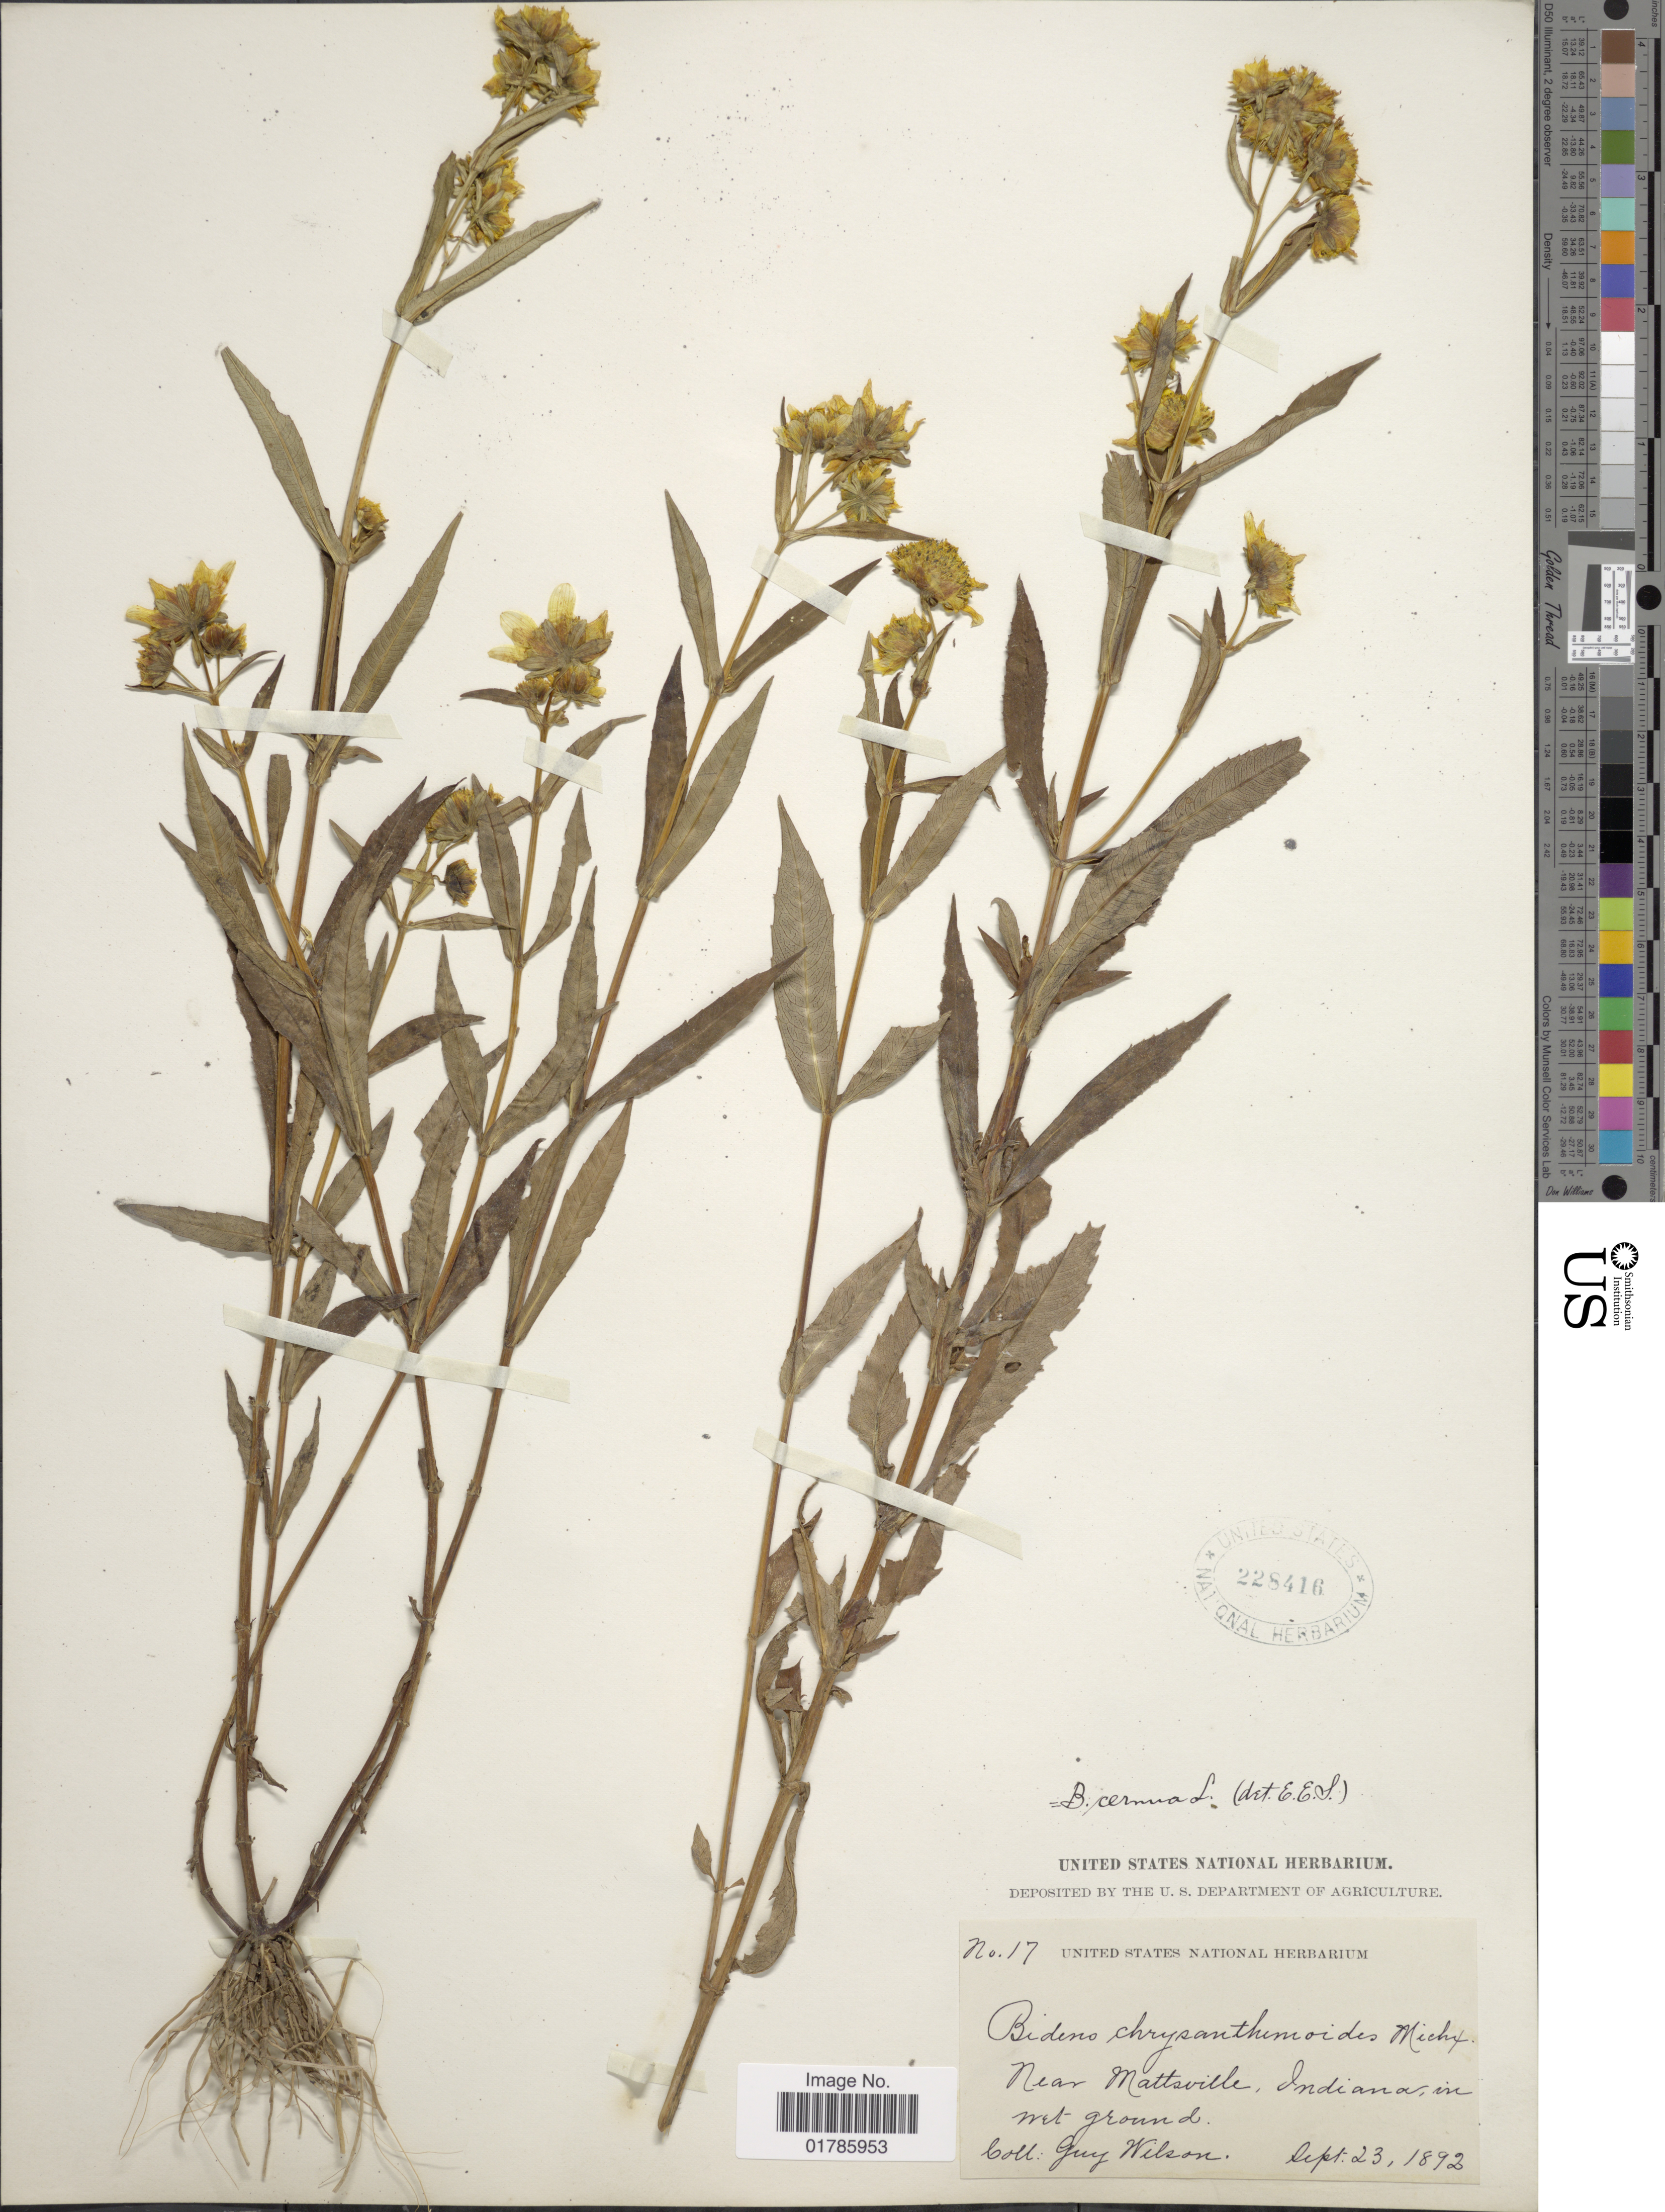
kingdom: Plantae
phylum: Tracheophyta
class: Magnoliopsida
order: Asterales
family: Asteraceae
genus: Bidens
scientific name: Bidens cernua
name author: L.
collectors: G. Wilson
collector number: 17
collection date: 1892-09-23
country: United States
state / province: Indiana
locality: Near Mattsville, in wet ground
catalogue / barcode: US 228416